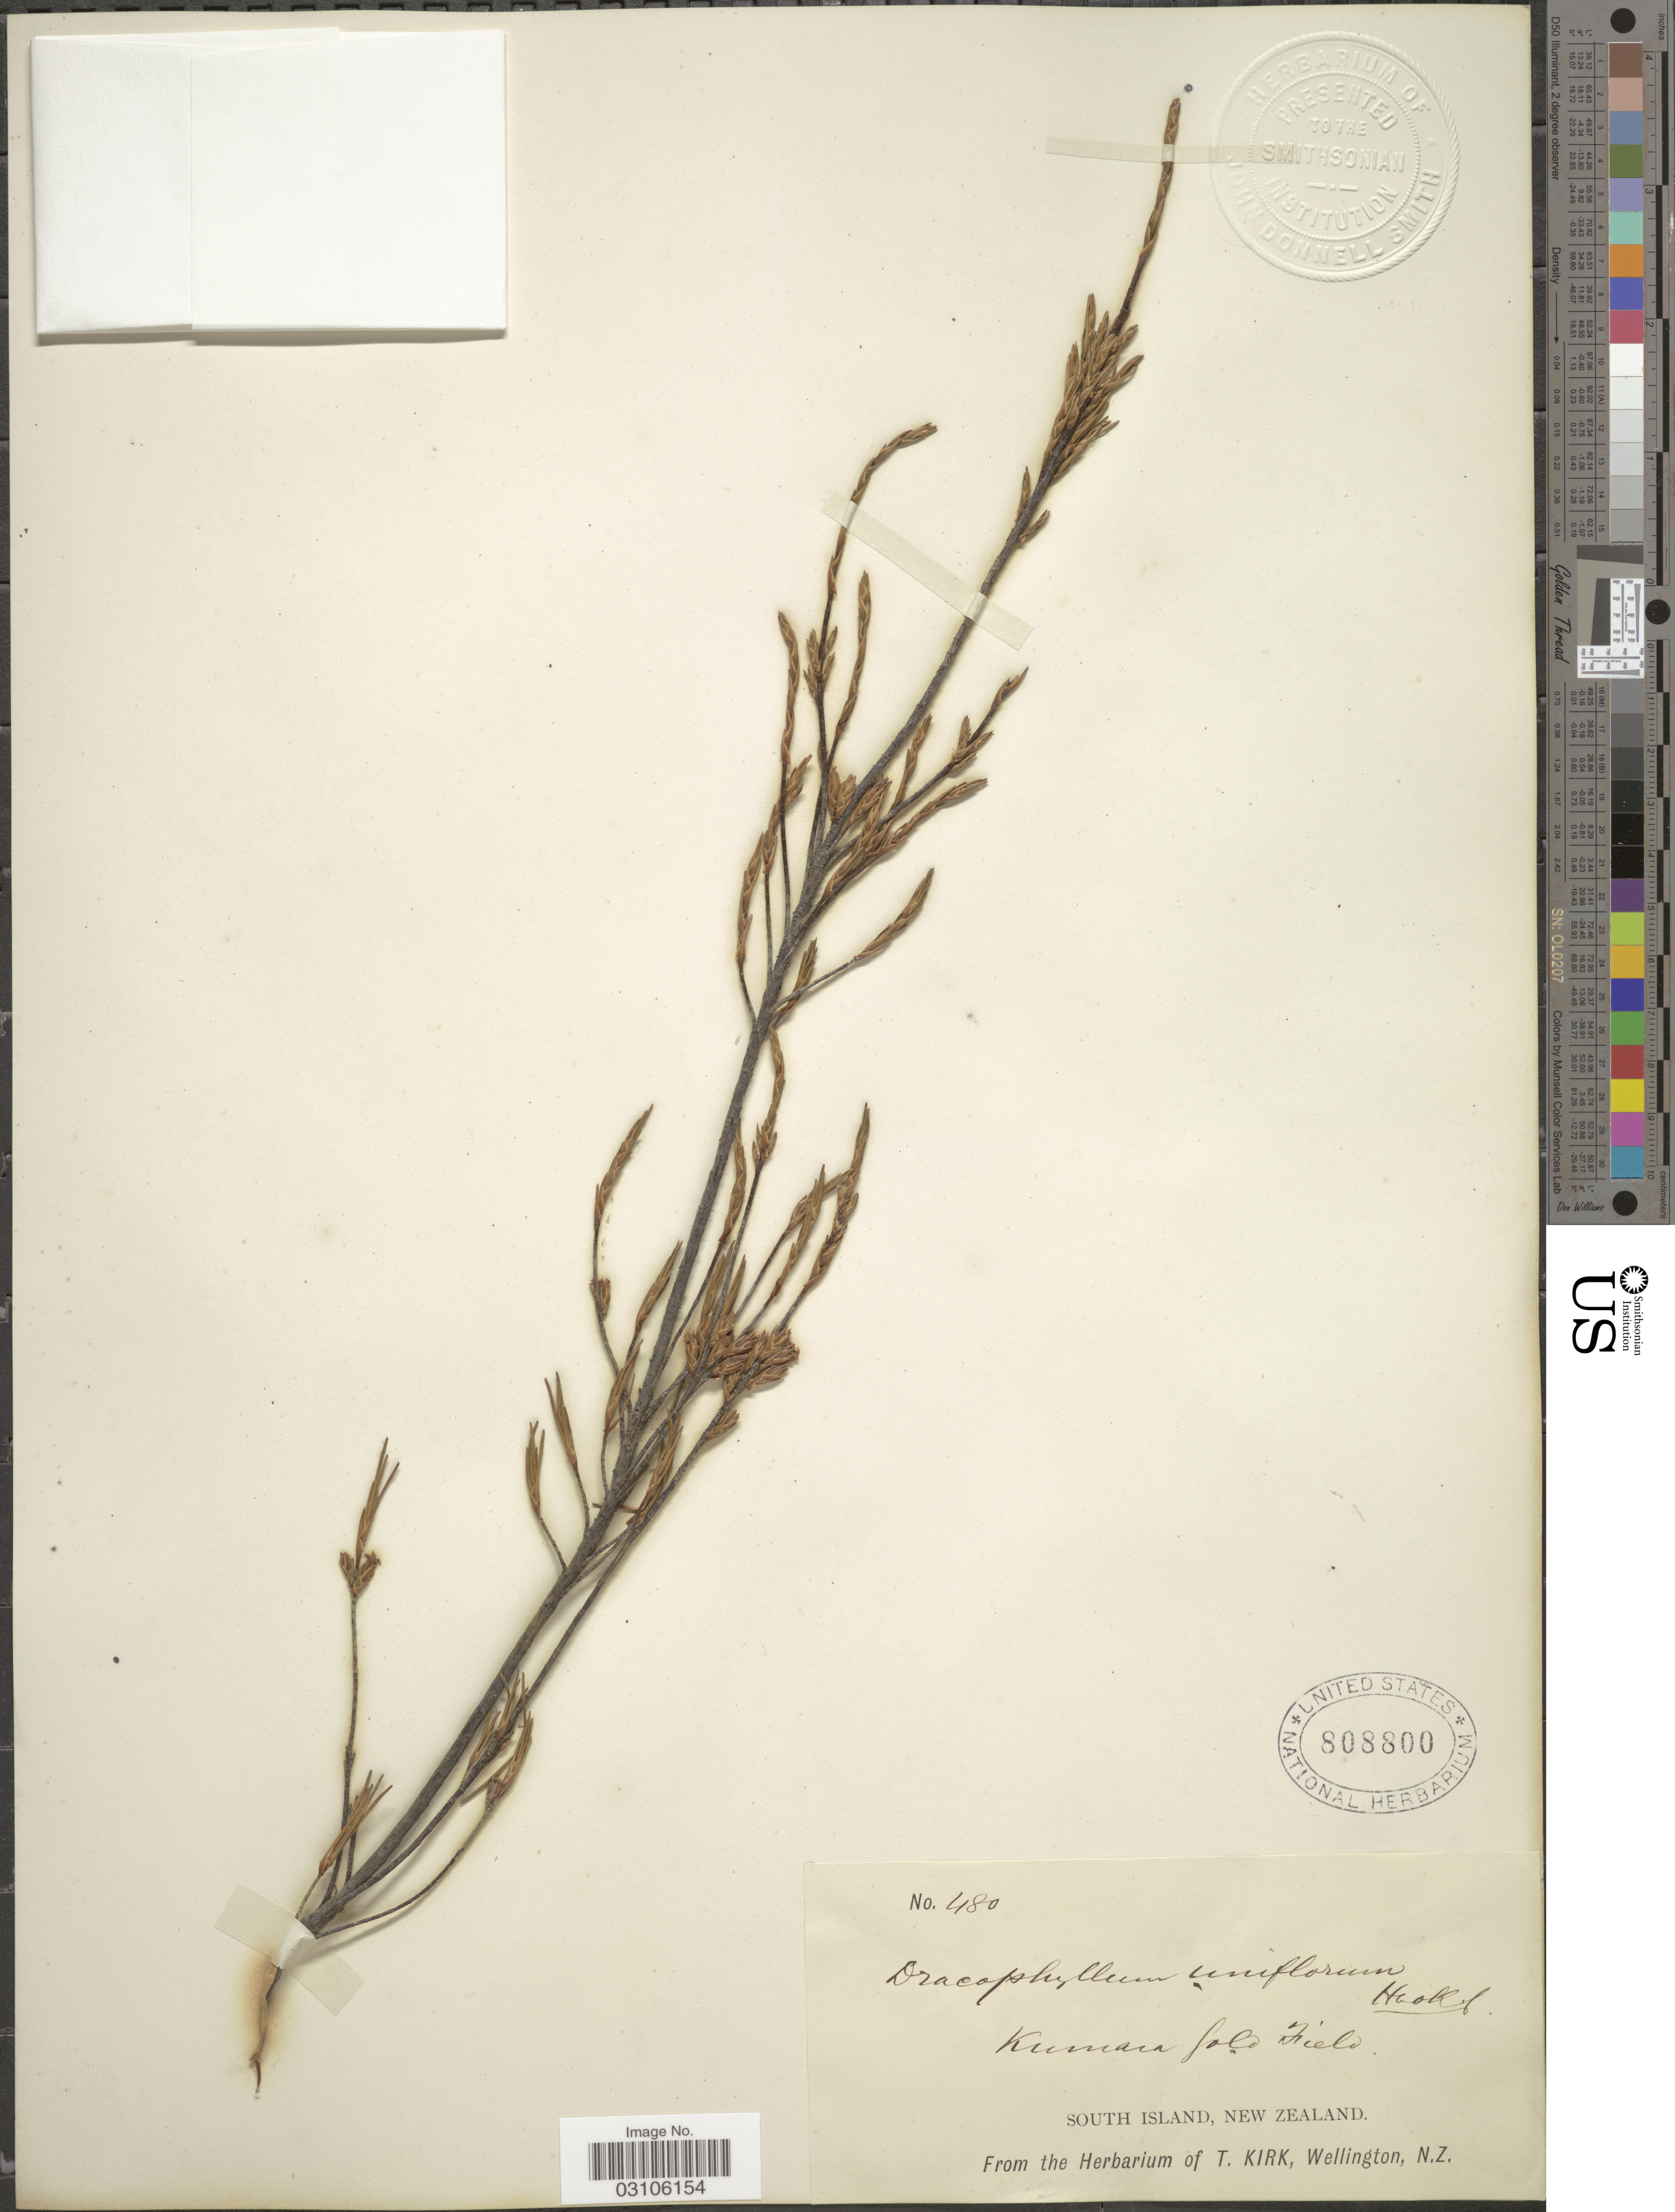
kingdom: Plantae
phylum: Tracheophyta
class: Magnoliopsida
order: Ericales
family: Ericaceae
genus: Dracophyllum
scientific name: Dracophyllum uniflorum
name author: Hook. f.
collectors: ex herb. T. Kirk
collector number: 480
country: New Zealand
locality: Kumara Gold Field. South Island.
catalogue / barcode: US 808800